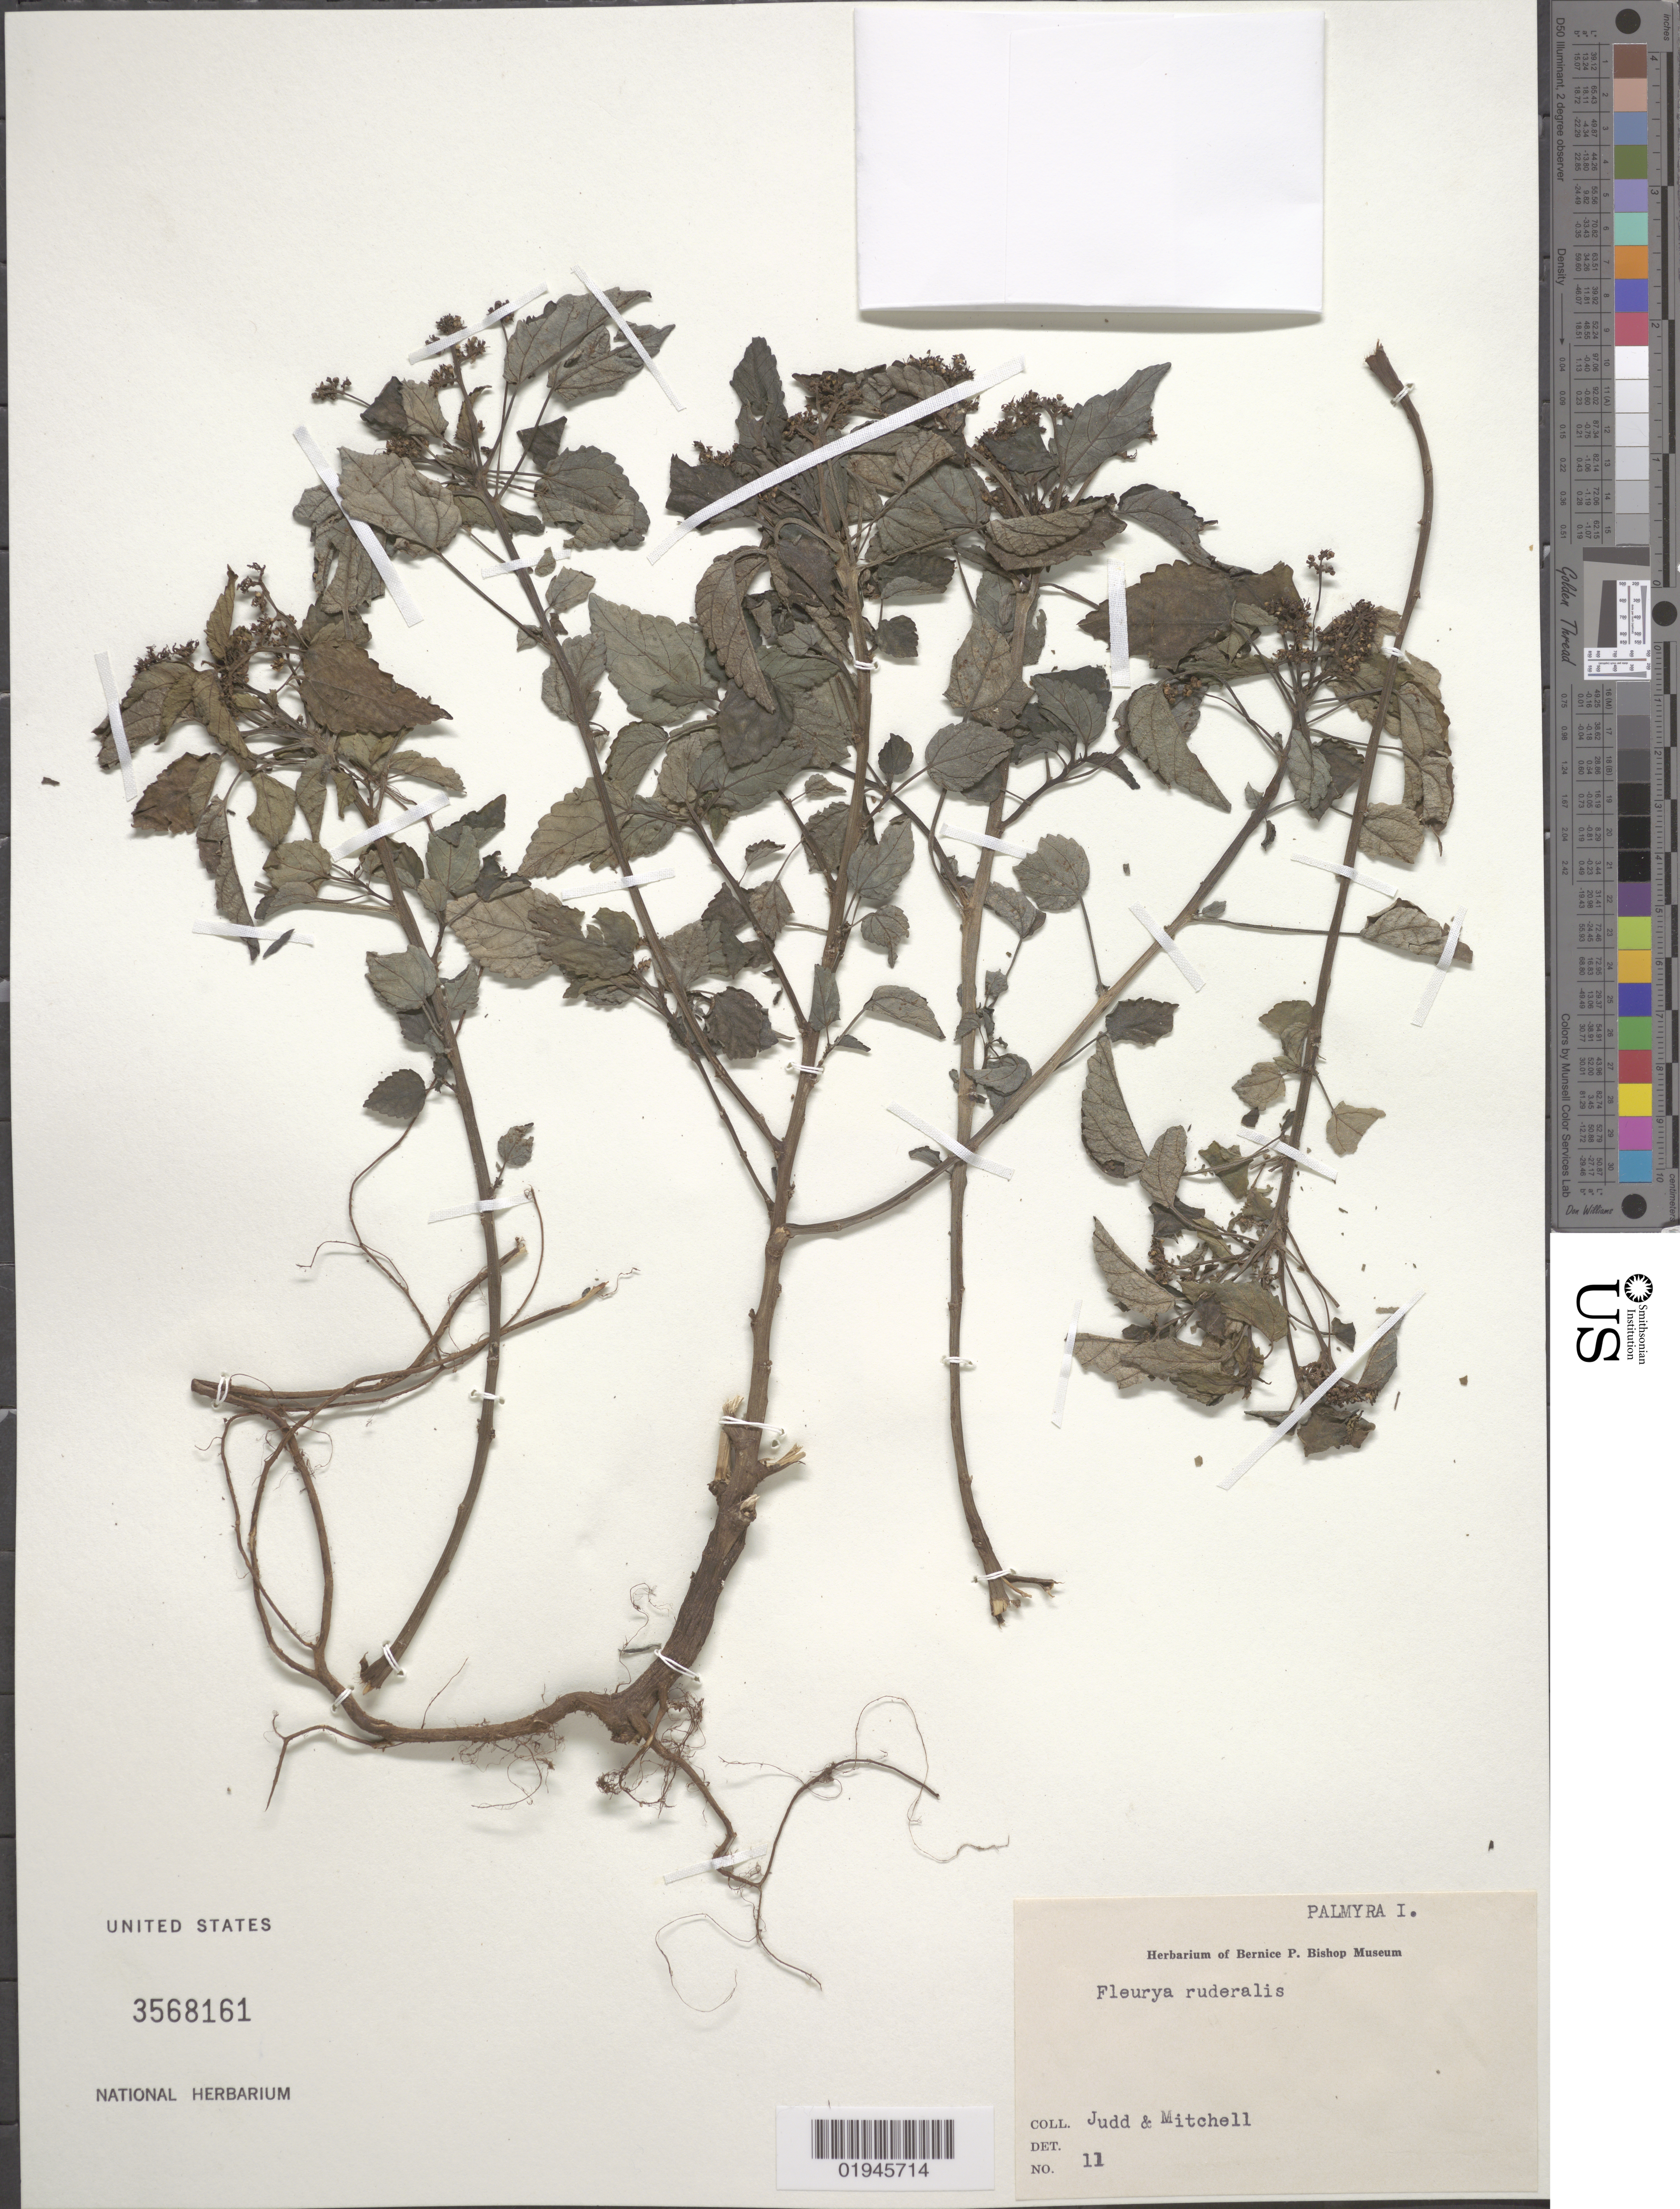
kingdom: Plantae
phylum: Tracheophyta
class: Magnoliopsida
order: Rosales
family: Urticaceae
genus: Laportea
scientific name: Laportea ruderalis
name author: (G. Forst.) Chew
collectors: A. Judd & D. Mitchell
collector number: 11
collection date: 1935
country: U.S. Administered Pacific Islands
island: Palmyra Atoll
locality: Palmyra I.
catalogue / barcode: US 3568161